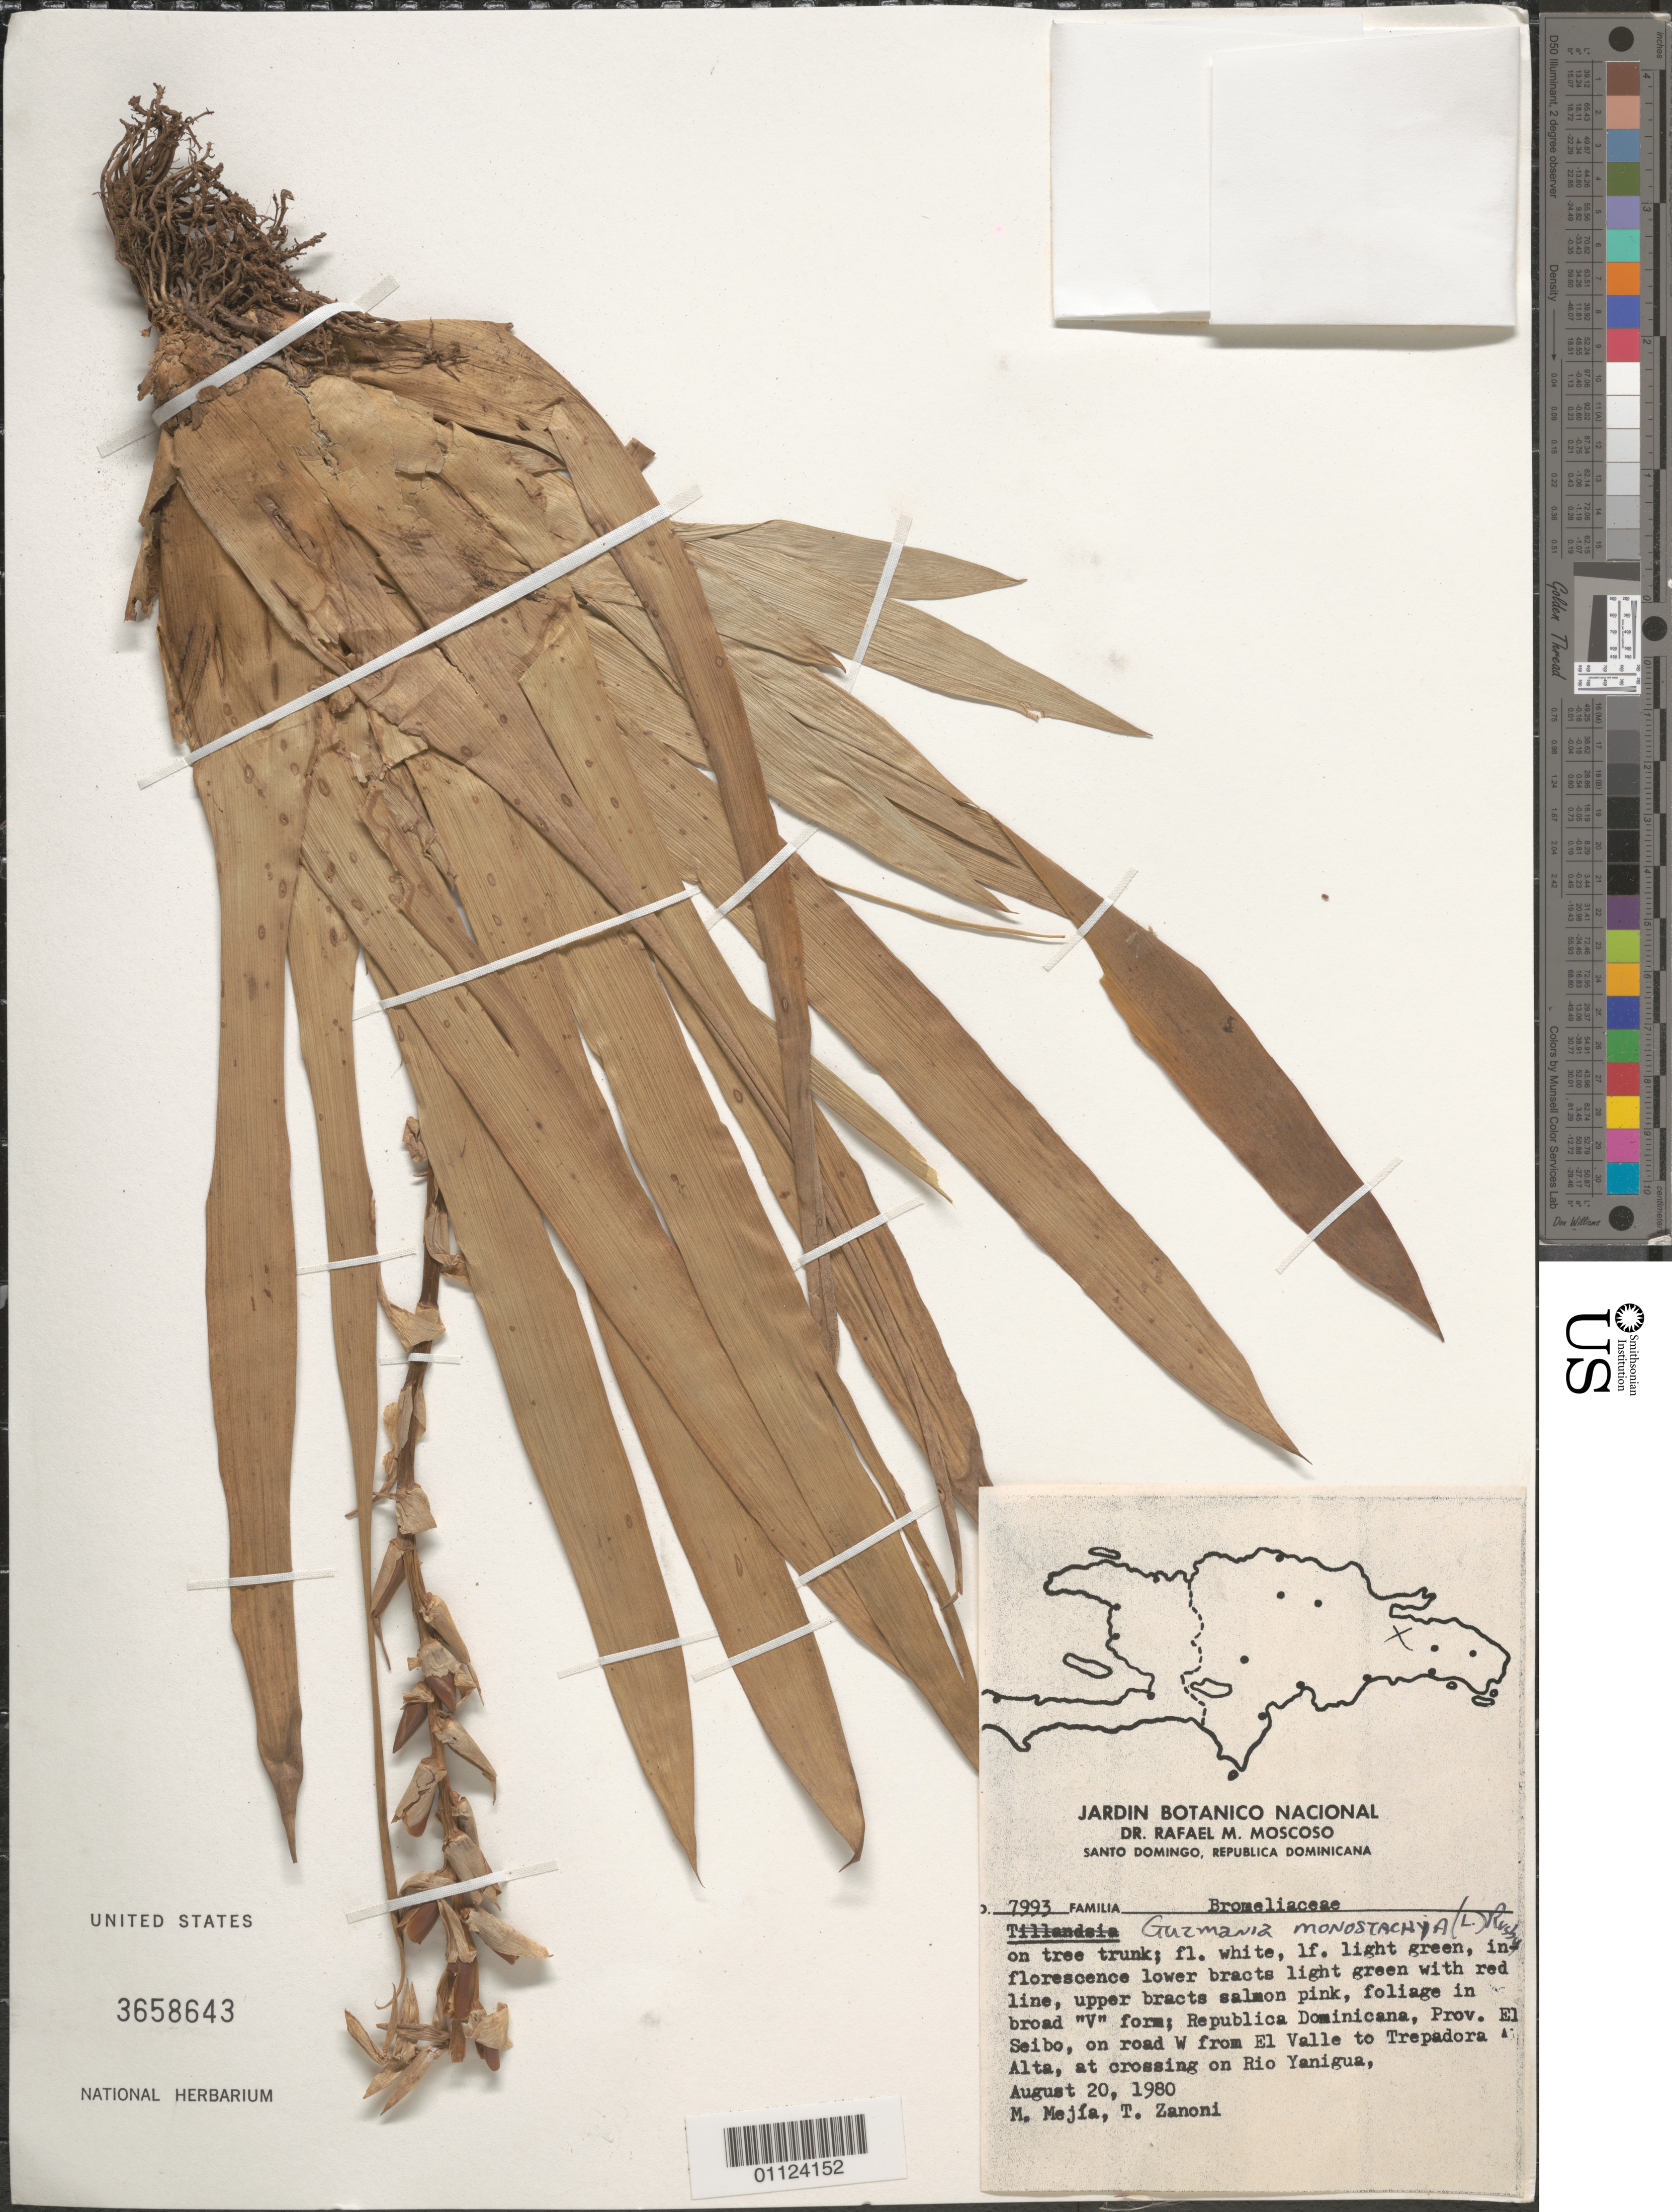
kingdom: Plantae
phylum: Tracheophyta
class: Liliopsida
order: Poales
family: Bromeliaceae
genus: Guzmania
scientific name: Guzmania monostachia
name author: (L.) Rusby ex Mez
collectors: M. Mejia & T. A. Zanoni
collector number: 7993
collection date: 1980-08-20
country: Dominican Republic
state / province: El Seibo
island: Hispaniola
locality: El Valle to Trepadora Alta , on road W; at crossing on Rio Yanigua.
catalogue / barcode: US 3658643